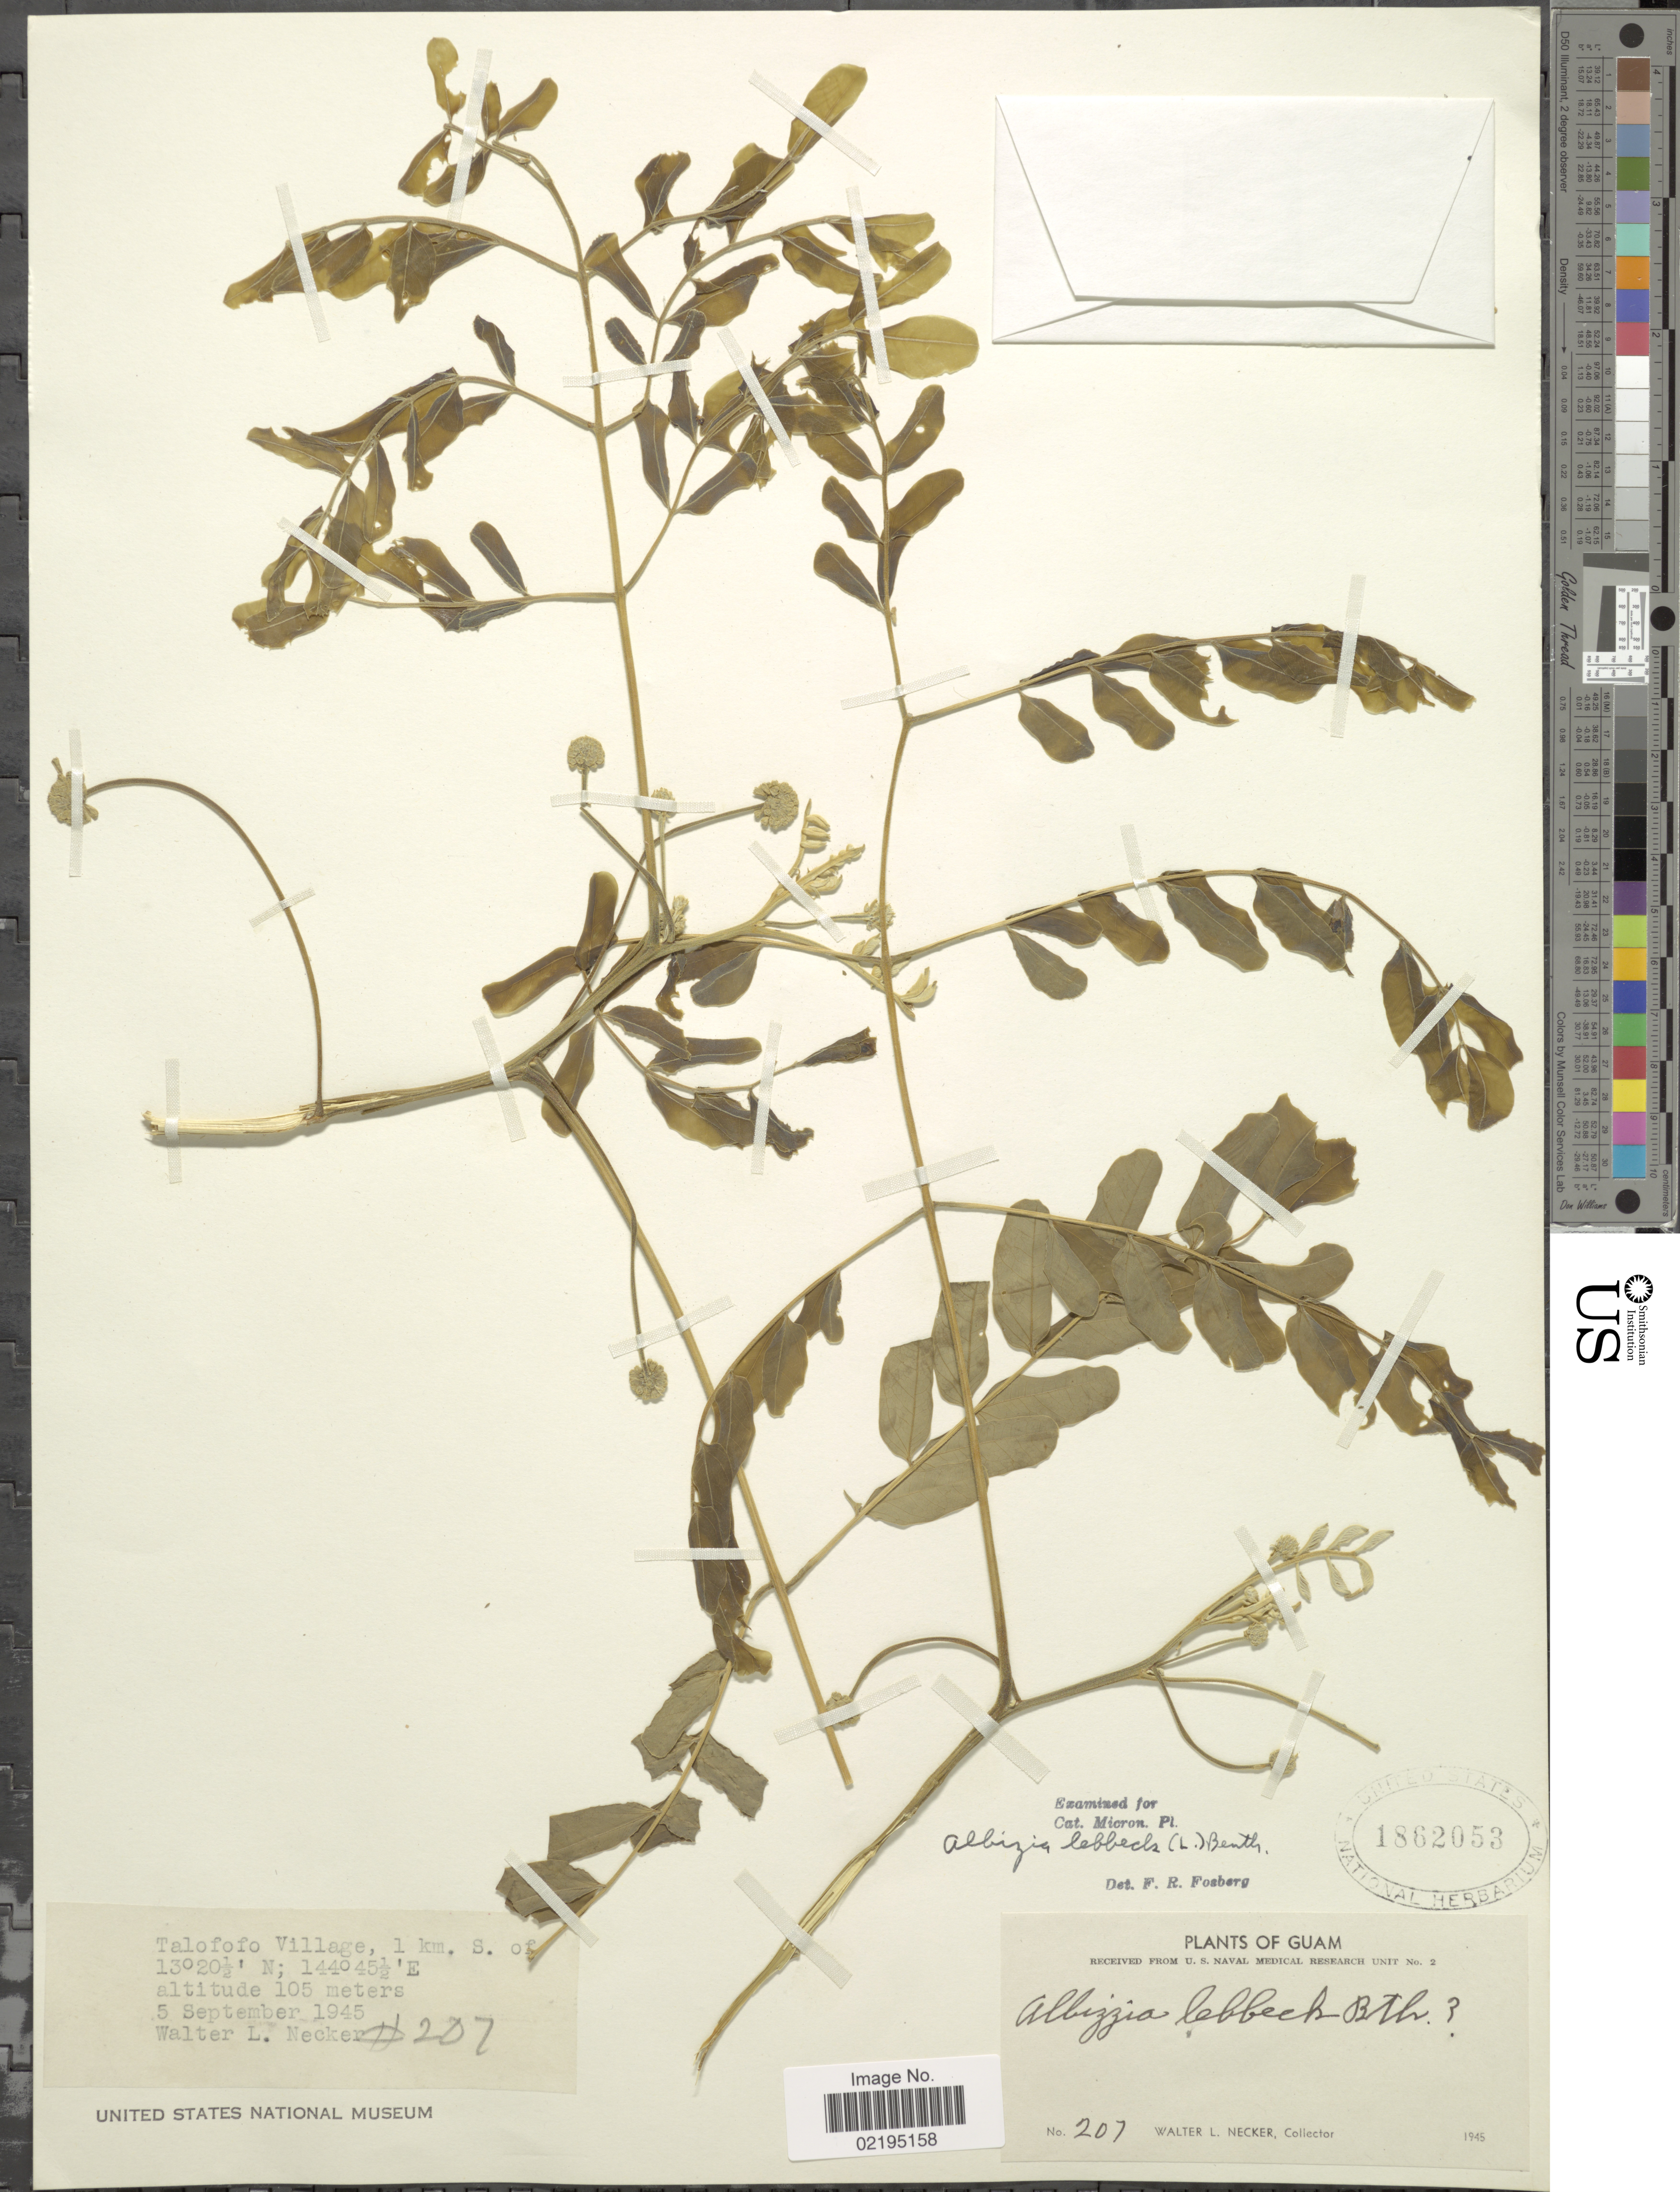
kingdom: Plantae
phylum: Tracheophyta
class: Magnoliopsida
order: Fabales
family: Fabaceae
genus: Albizia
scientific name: Albizia lebbeck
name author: (L.) Benth.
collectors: W. L. Necker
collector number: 207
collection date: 1945-09-05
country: Guam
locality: Talofofo Village, 1 km. S. of... [unsure placement]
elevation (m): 105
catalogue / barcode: US 1862053